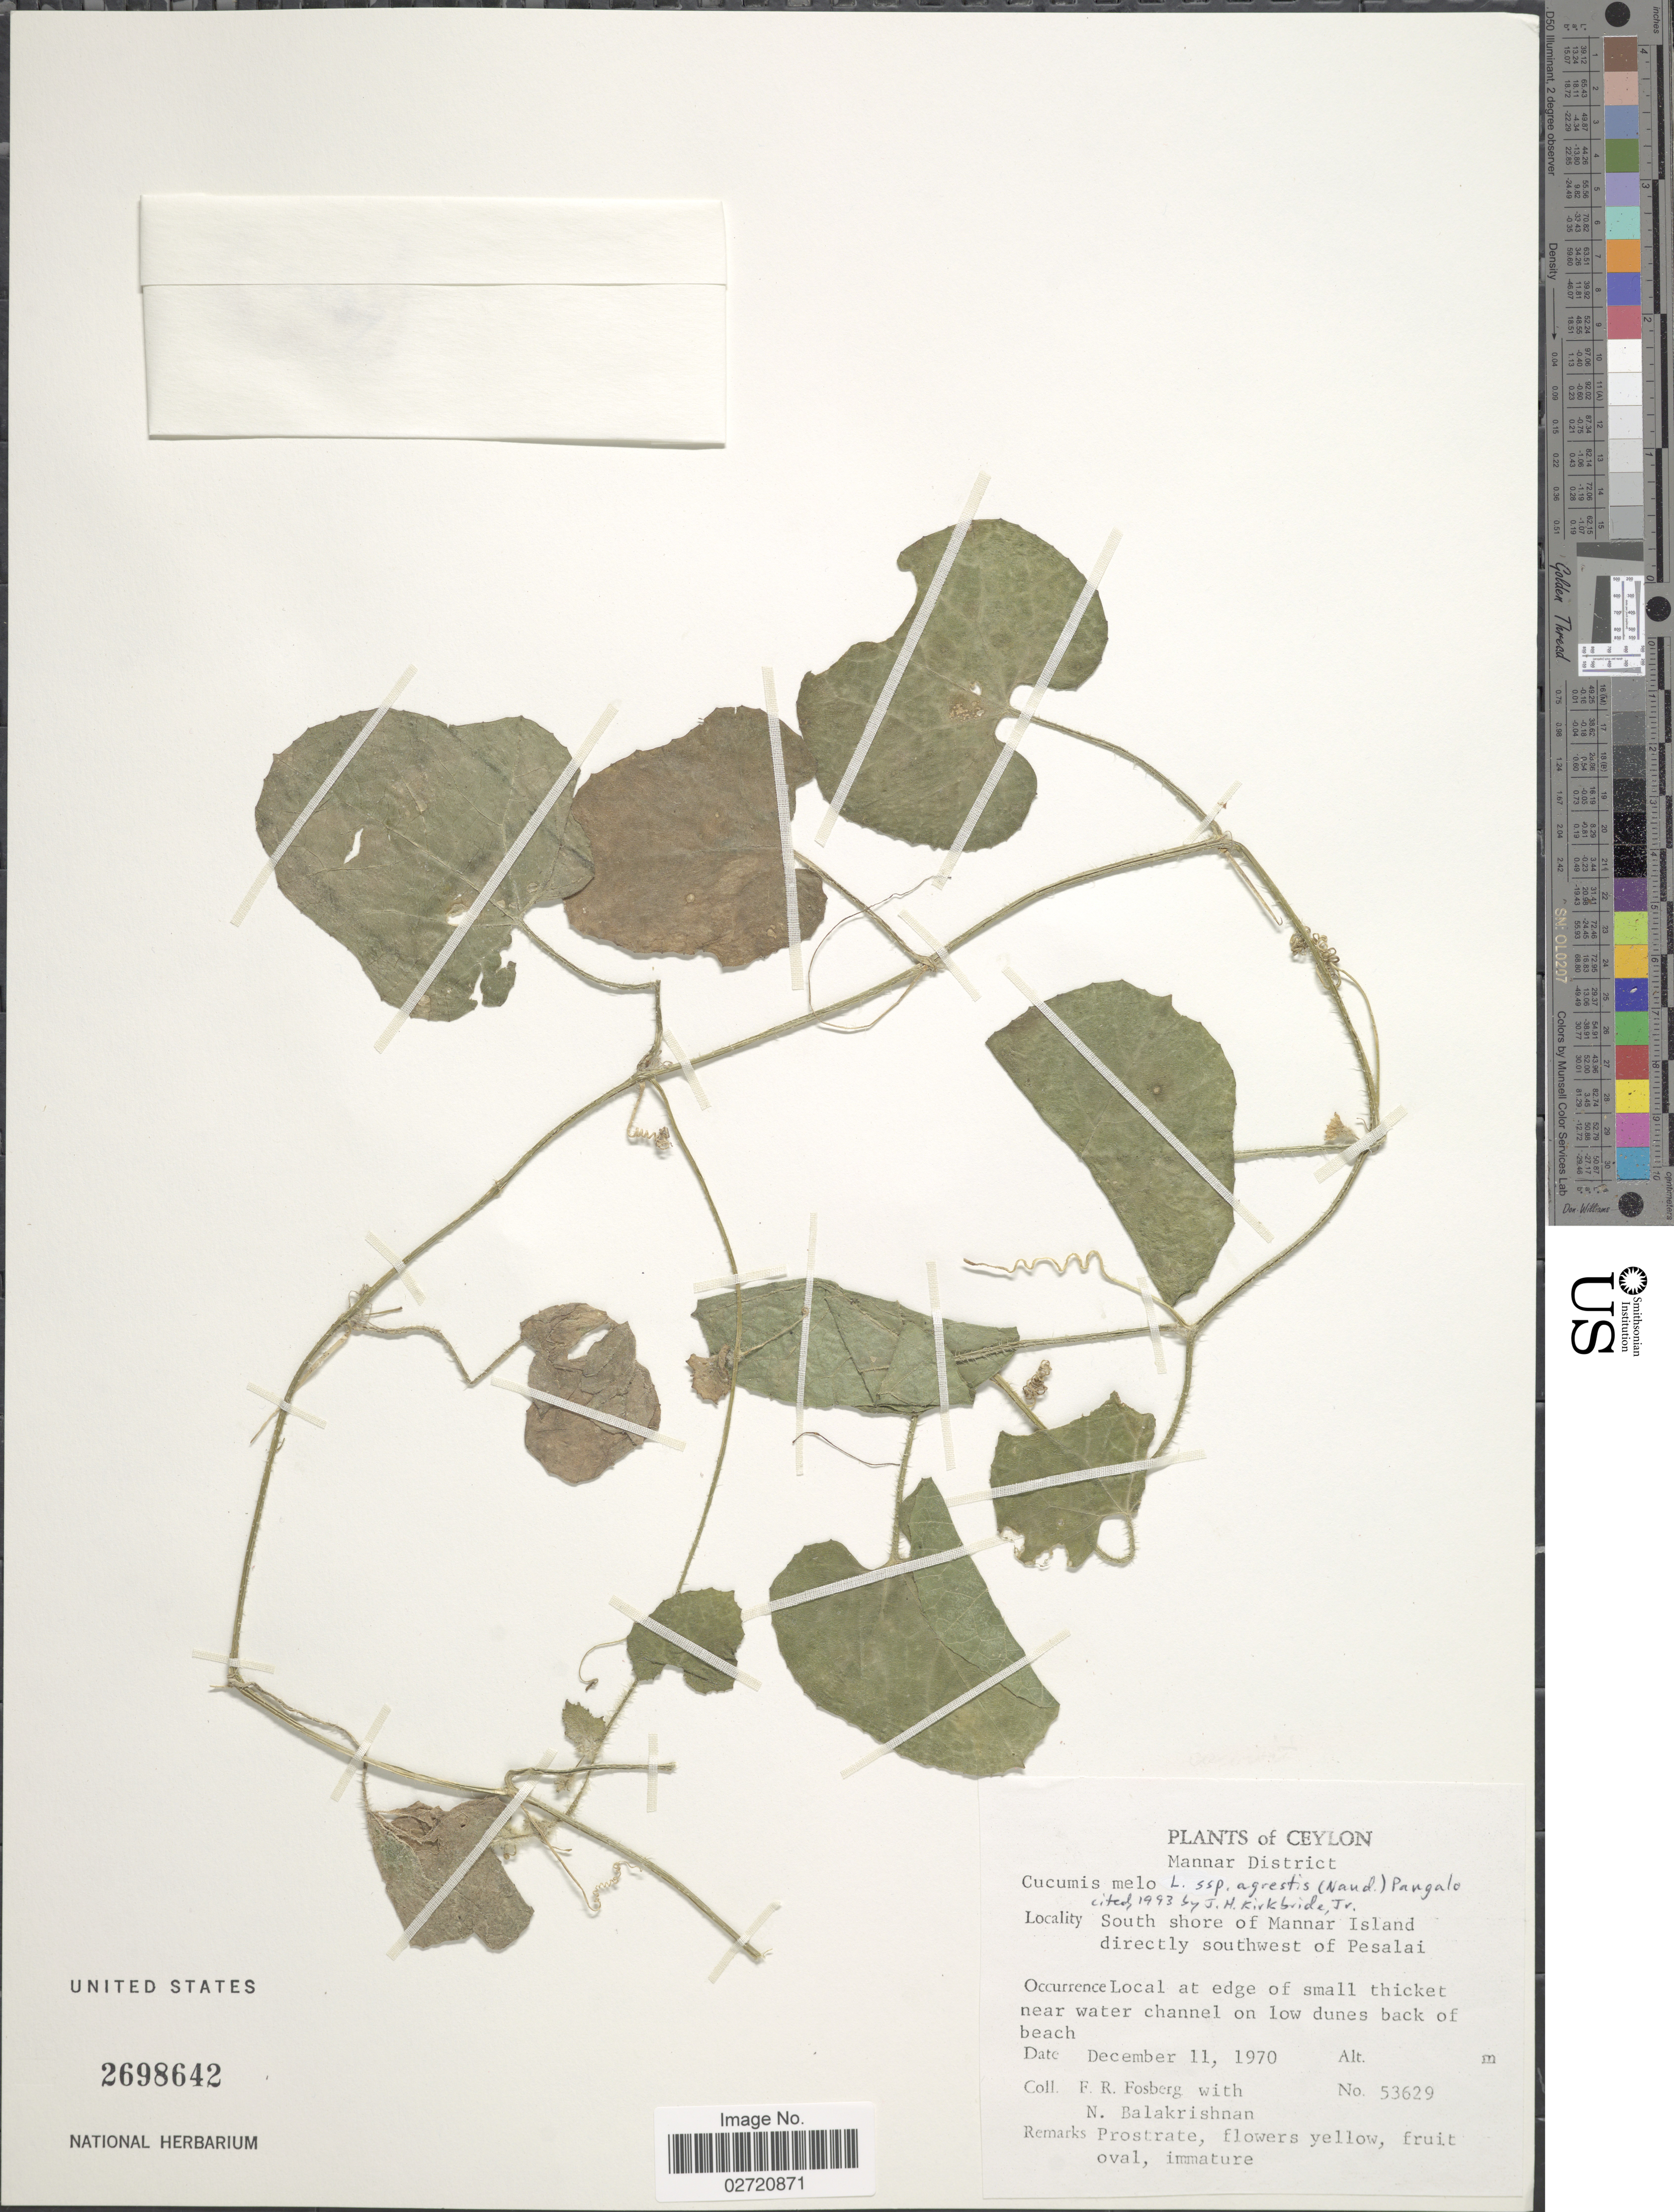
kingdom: Plantae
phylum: Tracheophyta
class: Magnoliopsida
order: Cucurbitales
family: Cucurbitaceae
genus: Cucumis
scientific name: Cucumis melo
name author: L.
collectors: F. R. Fosberg & N. Balakrishnan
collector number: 53629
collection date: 1970-12-11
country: Sri Lanka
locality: Ceylon. Mannar District. South shore of Mannar Island directly southwest of Pesalai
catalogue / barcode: US 2698642